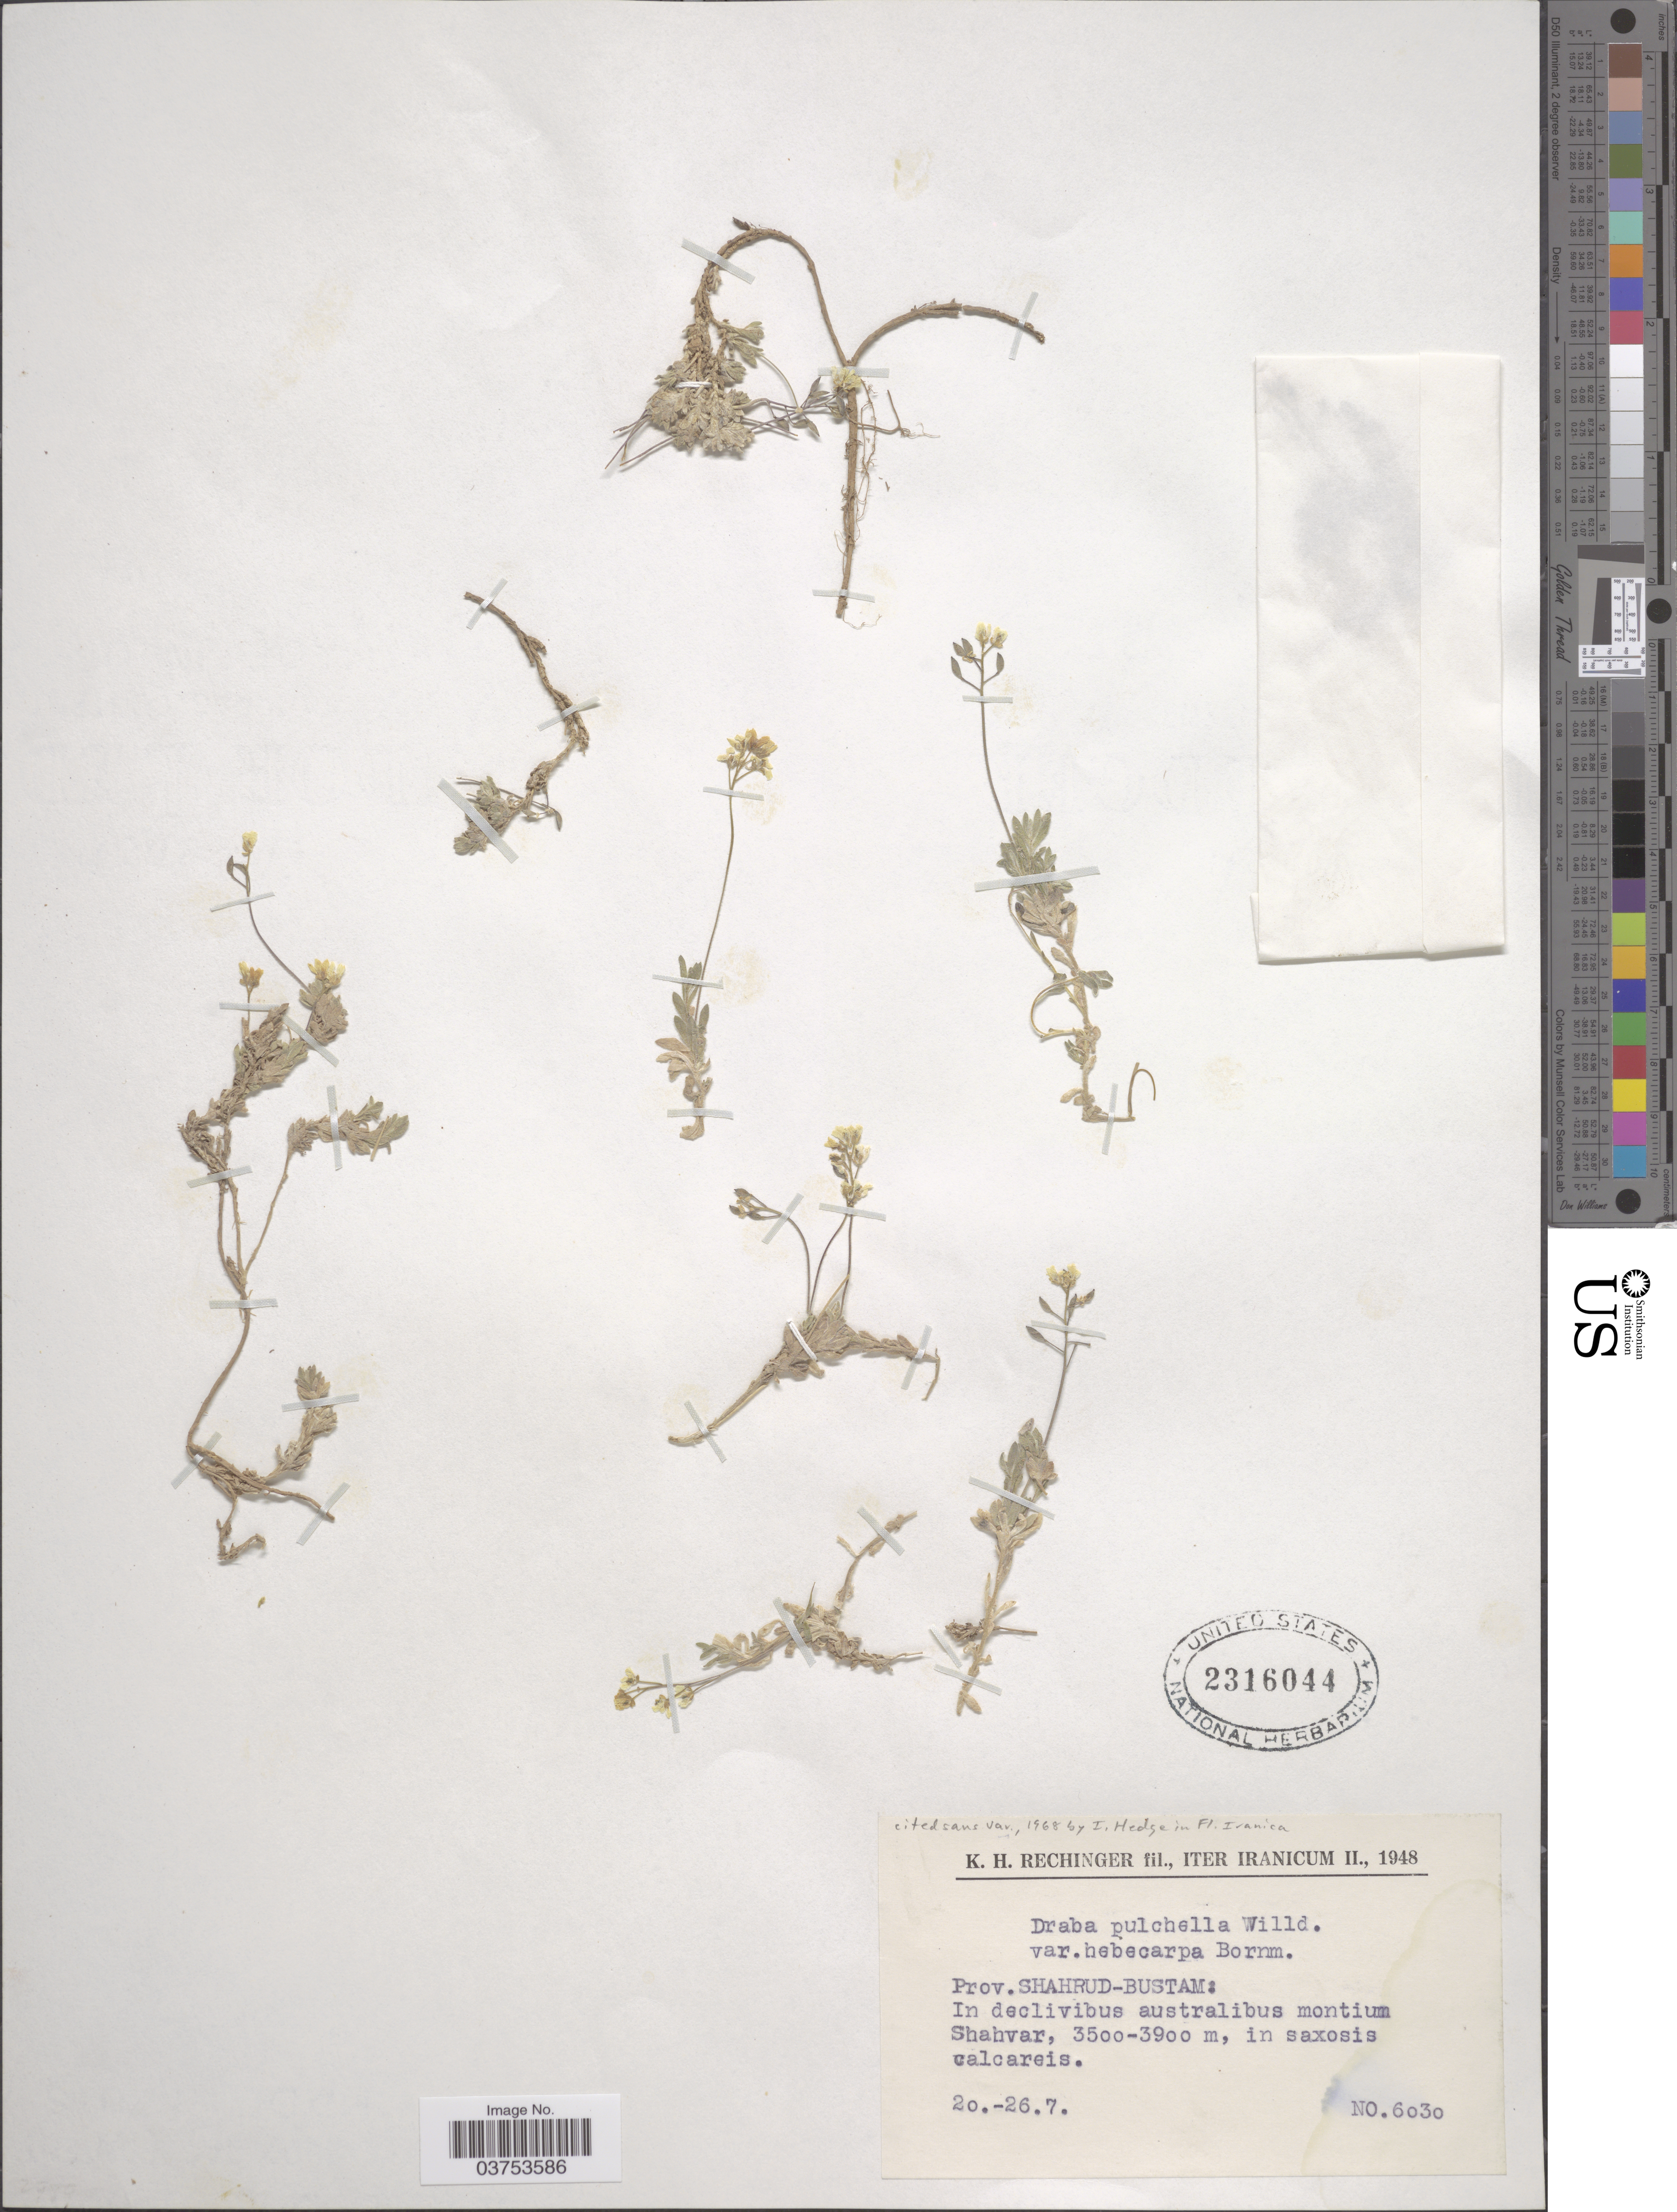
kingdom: Plantae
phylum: Tracheophyta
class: Magnoliopsida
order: Brassicales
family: Brassicaceae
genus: Draba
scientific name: Draba pulchella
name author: Willd. ex DC.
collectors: K. H. Rechinger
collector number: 6030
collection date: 1948-07-20/1948-07-26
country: Iran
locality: Prov. Shahrud-Bustam: In declivibus australibus montium Shahvar.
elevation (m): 3500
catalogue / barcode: US 316044